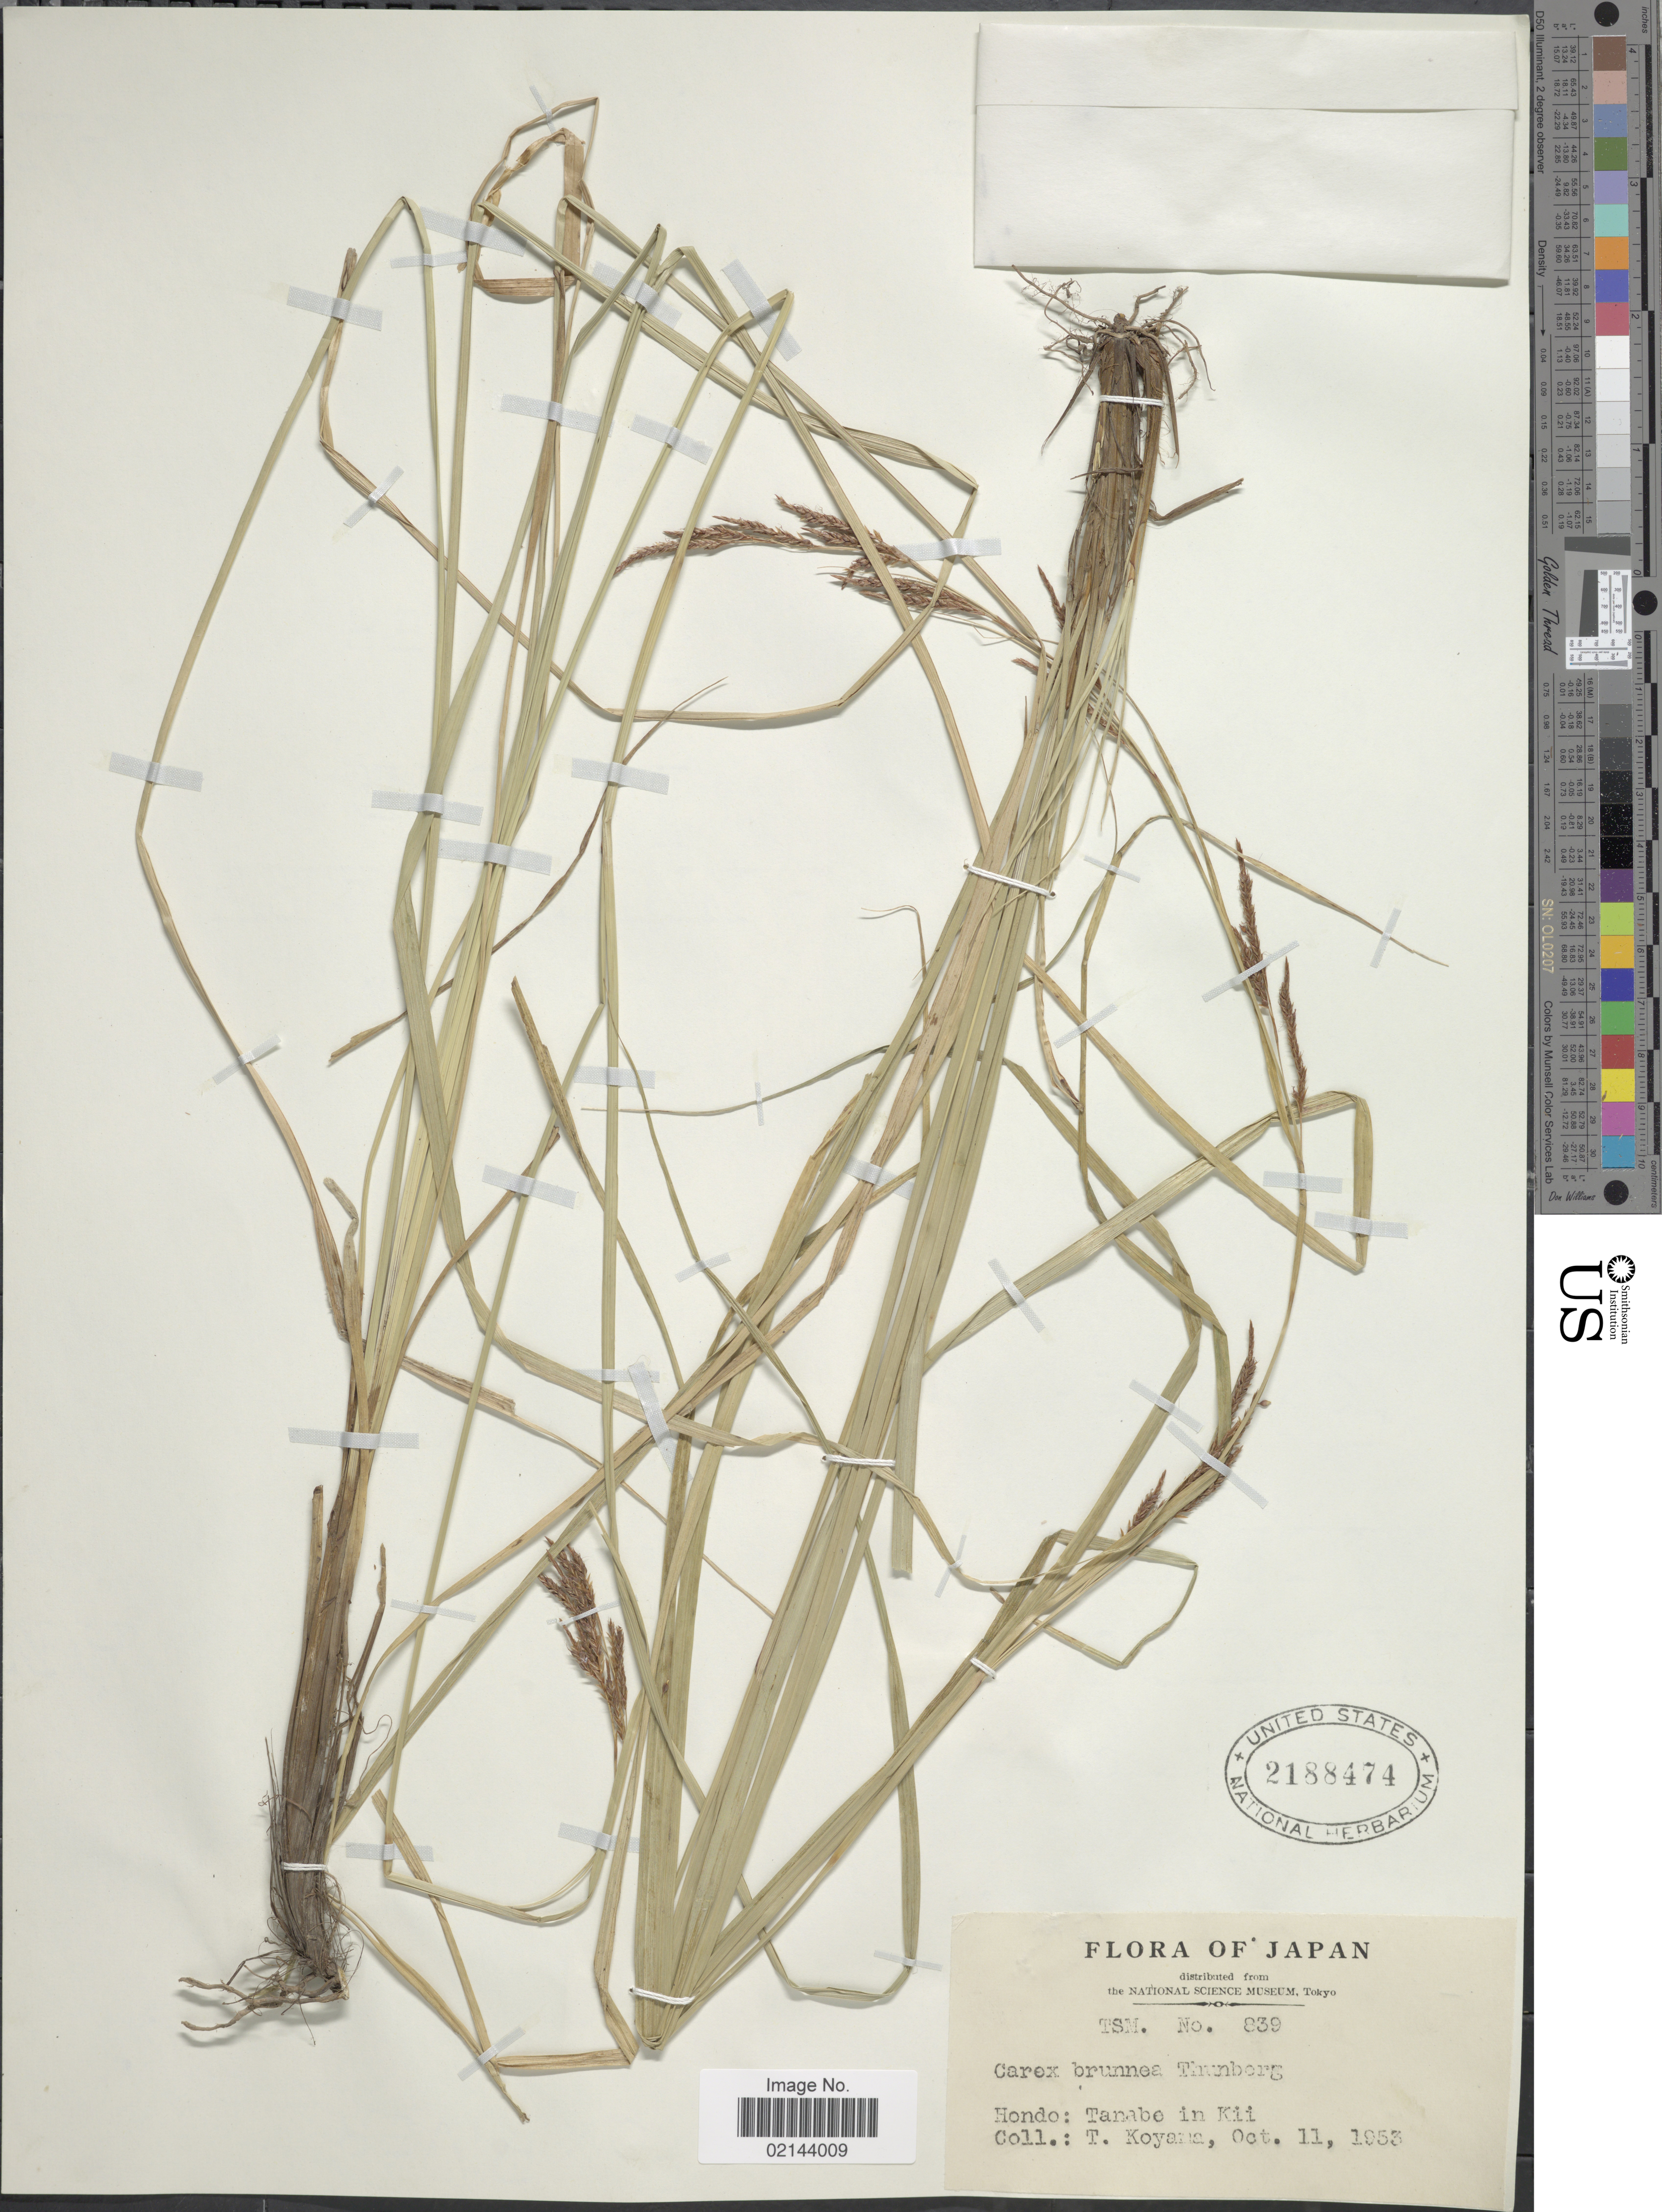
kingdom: Plantae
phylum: Tracheophyta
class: Liliopsida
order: Poales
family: Cyperaceae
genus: Carex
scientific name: Carex brunnea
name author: Thunb.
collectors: T. Koyama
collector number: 839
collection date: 1953-10-11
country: Japan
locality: Hondo: Tanabe in Kii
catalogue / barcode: US 2188474